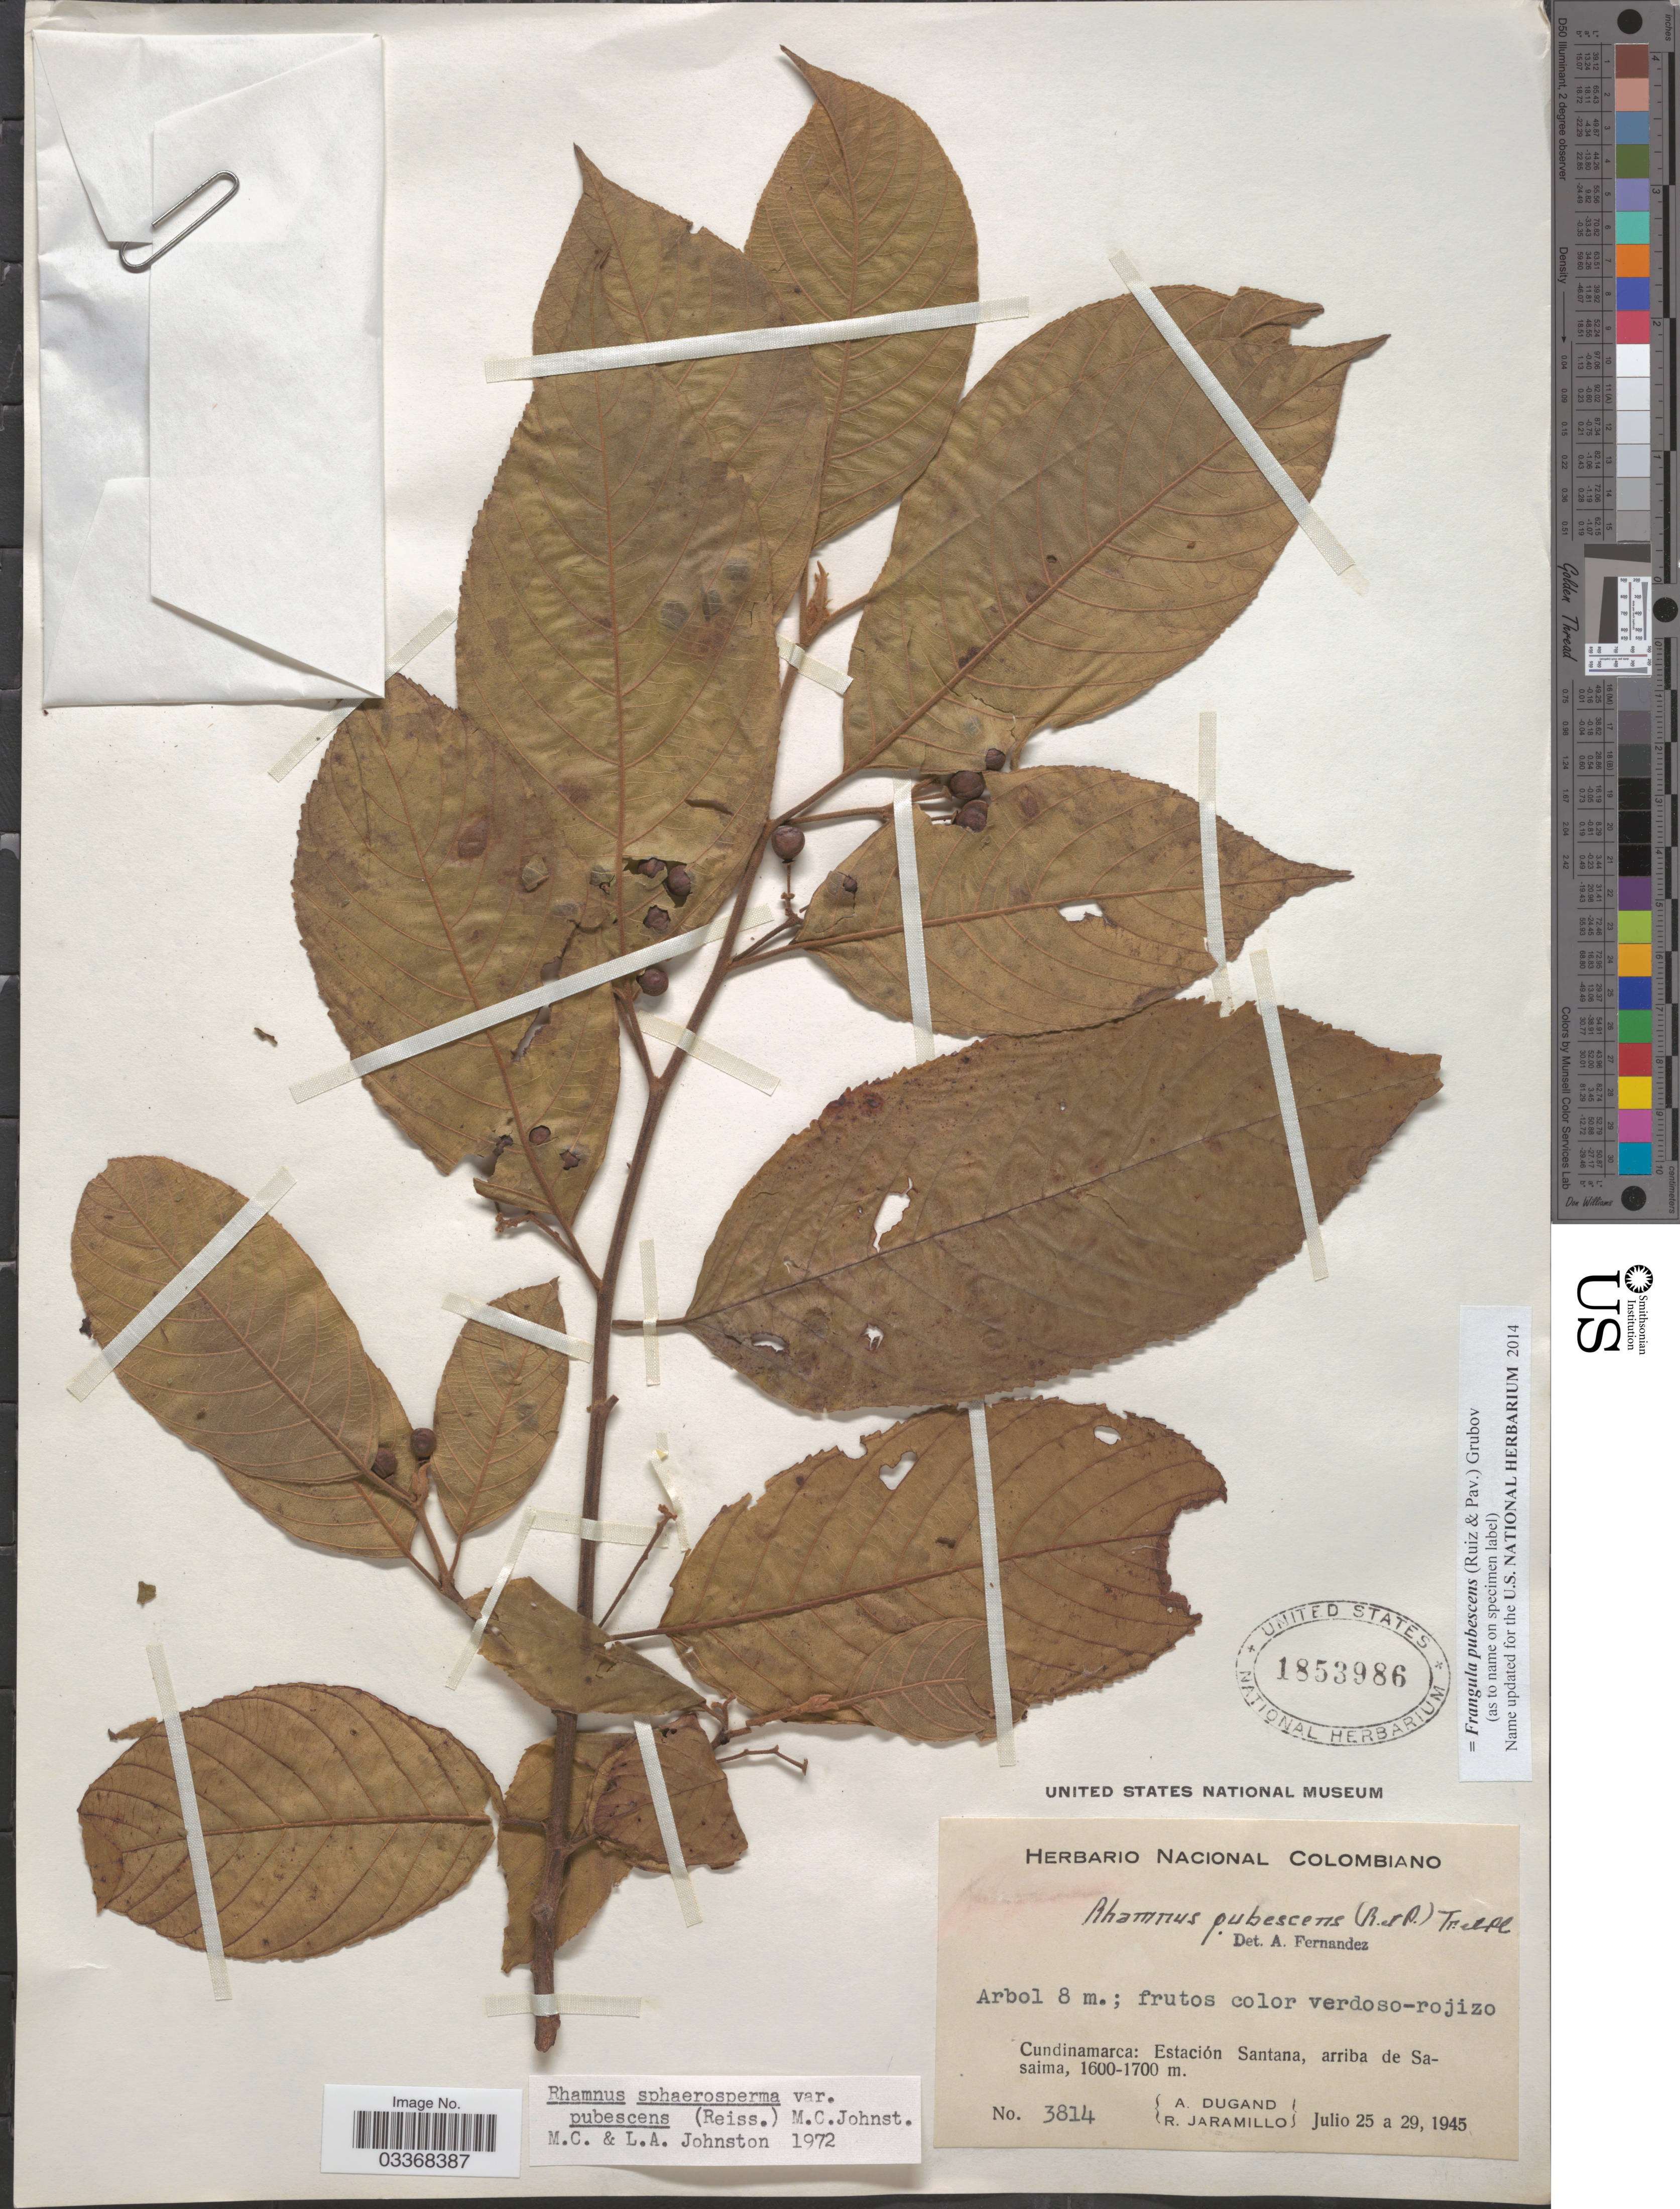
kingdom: Plantae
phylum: Tracheophyta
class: Magnoliopsida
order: Rosales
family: Rhamnaceae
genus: Frangula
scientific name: Frangula pubescens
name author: (Ruiz & Pav.) Grubov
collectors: A. Dugand & R. Jaramillo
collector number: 3814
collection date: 1945-07-25/1945-07-29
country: Colombia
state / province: Cundinamarca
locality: Estación Santana, arriba de Sasaima.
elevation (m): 1600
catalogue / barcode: US 1853986